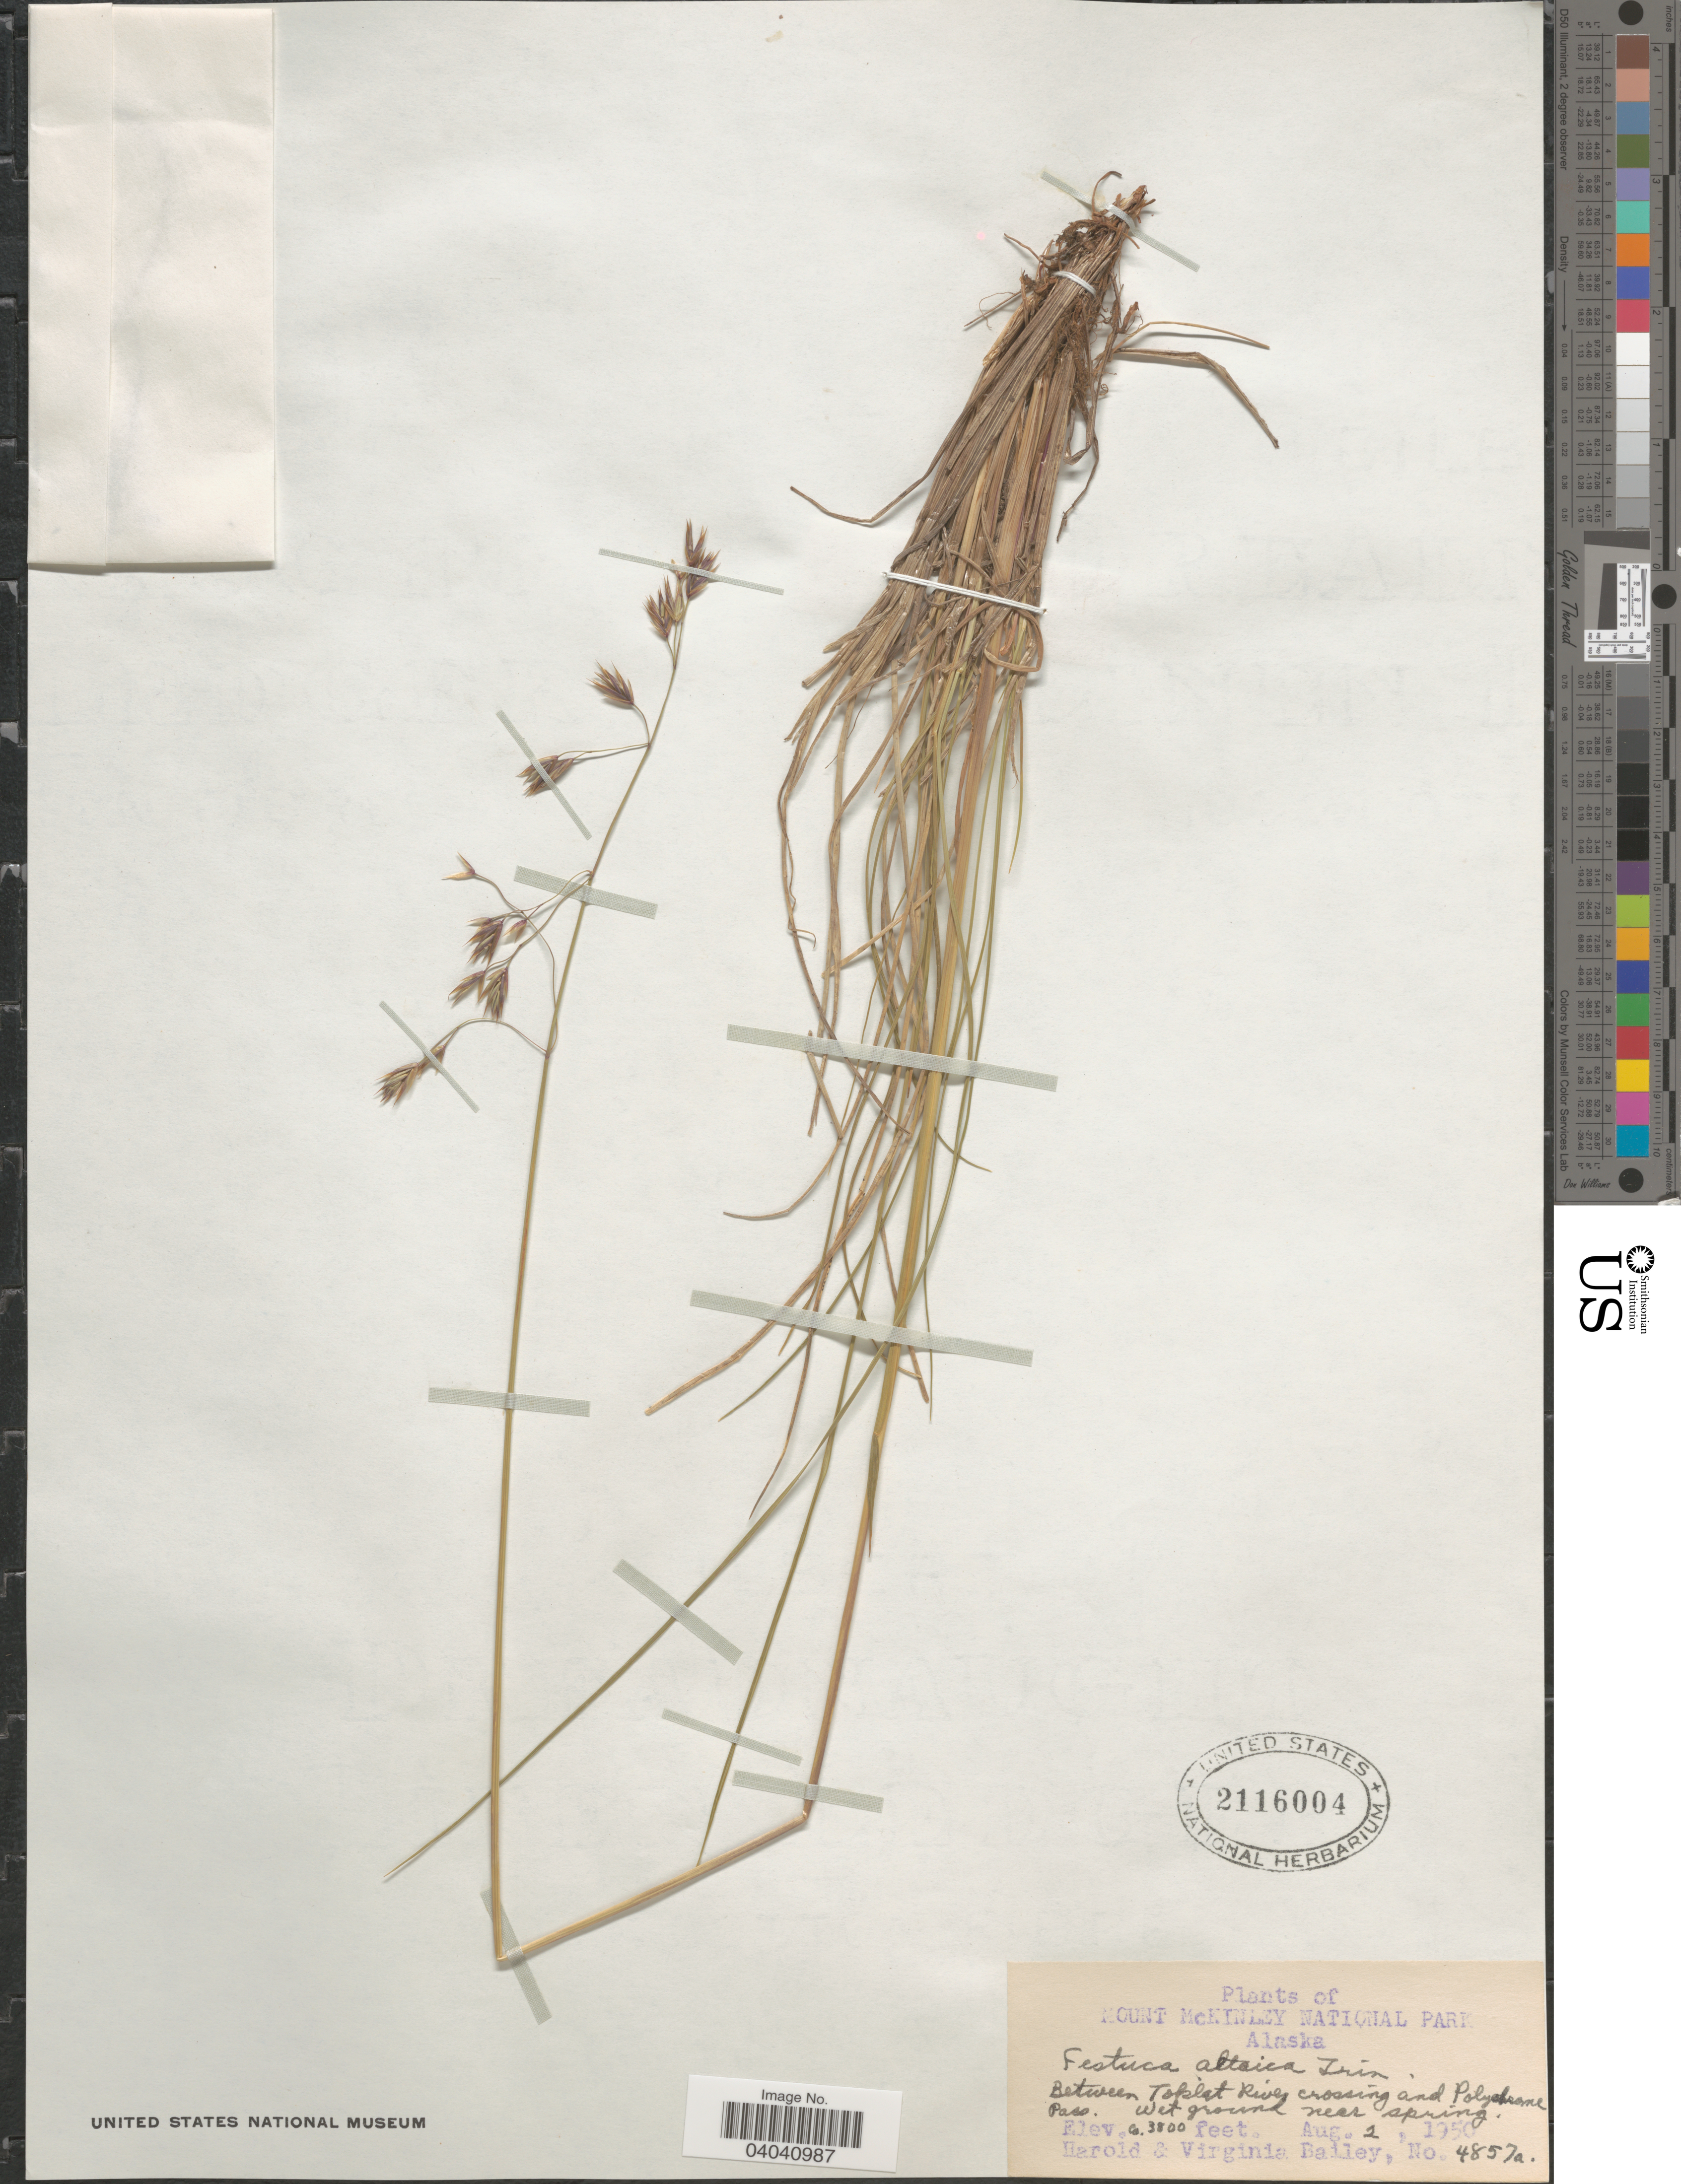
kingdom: Plantae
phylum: Tracheophyta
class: Liliopsida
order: Poales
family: Poaceae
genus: Festuca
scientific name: Festuca altaica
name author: Trin.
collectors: H. Bailey & V. L. Bailey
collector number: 4857a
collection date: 1950-08-02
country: United States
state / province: Alaska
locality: Mount McKinley National Park. Between Toklat River crossing and Polychrome Pass.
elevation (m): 1158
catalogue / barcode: US 2116004